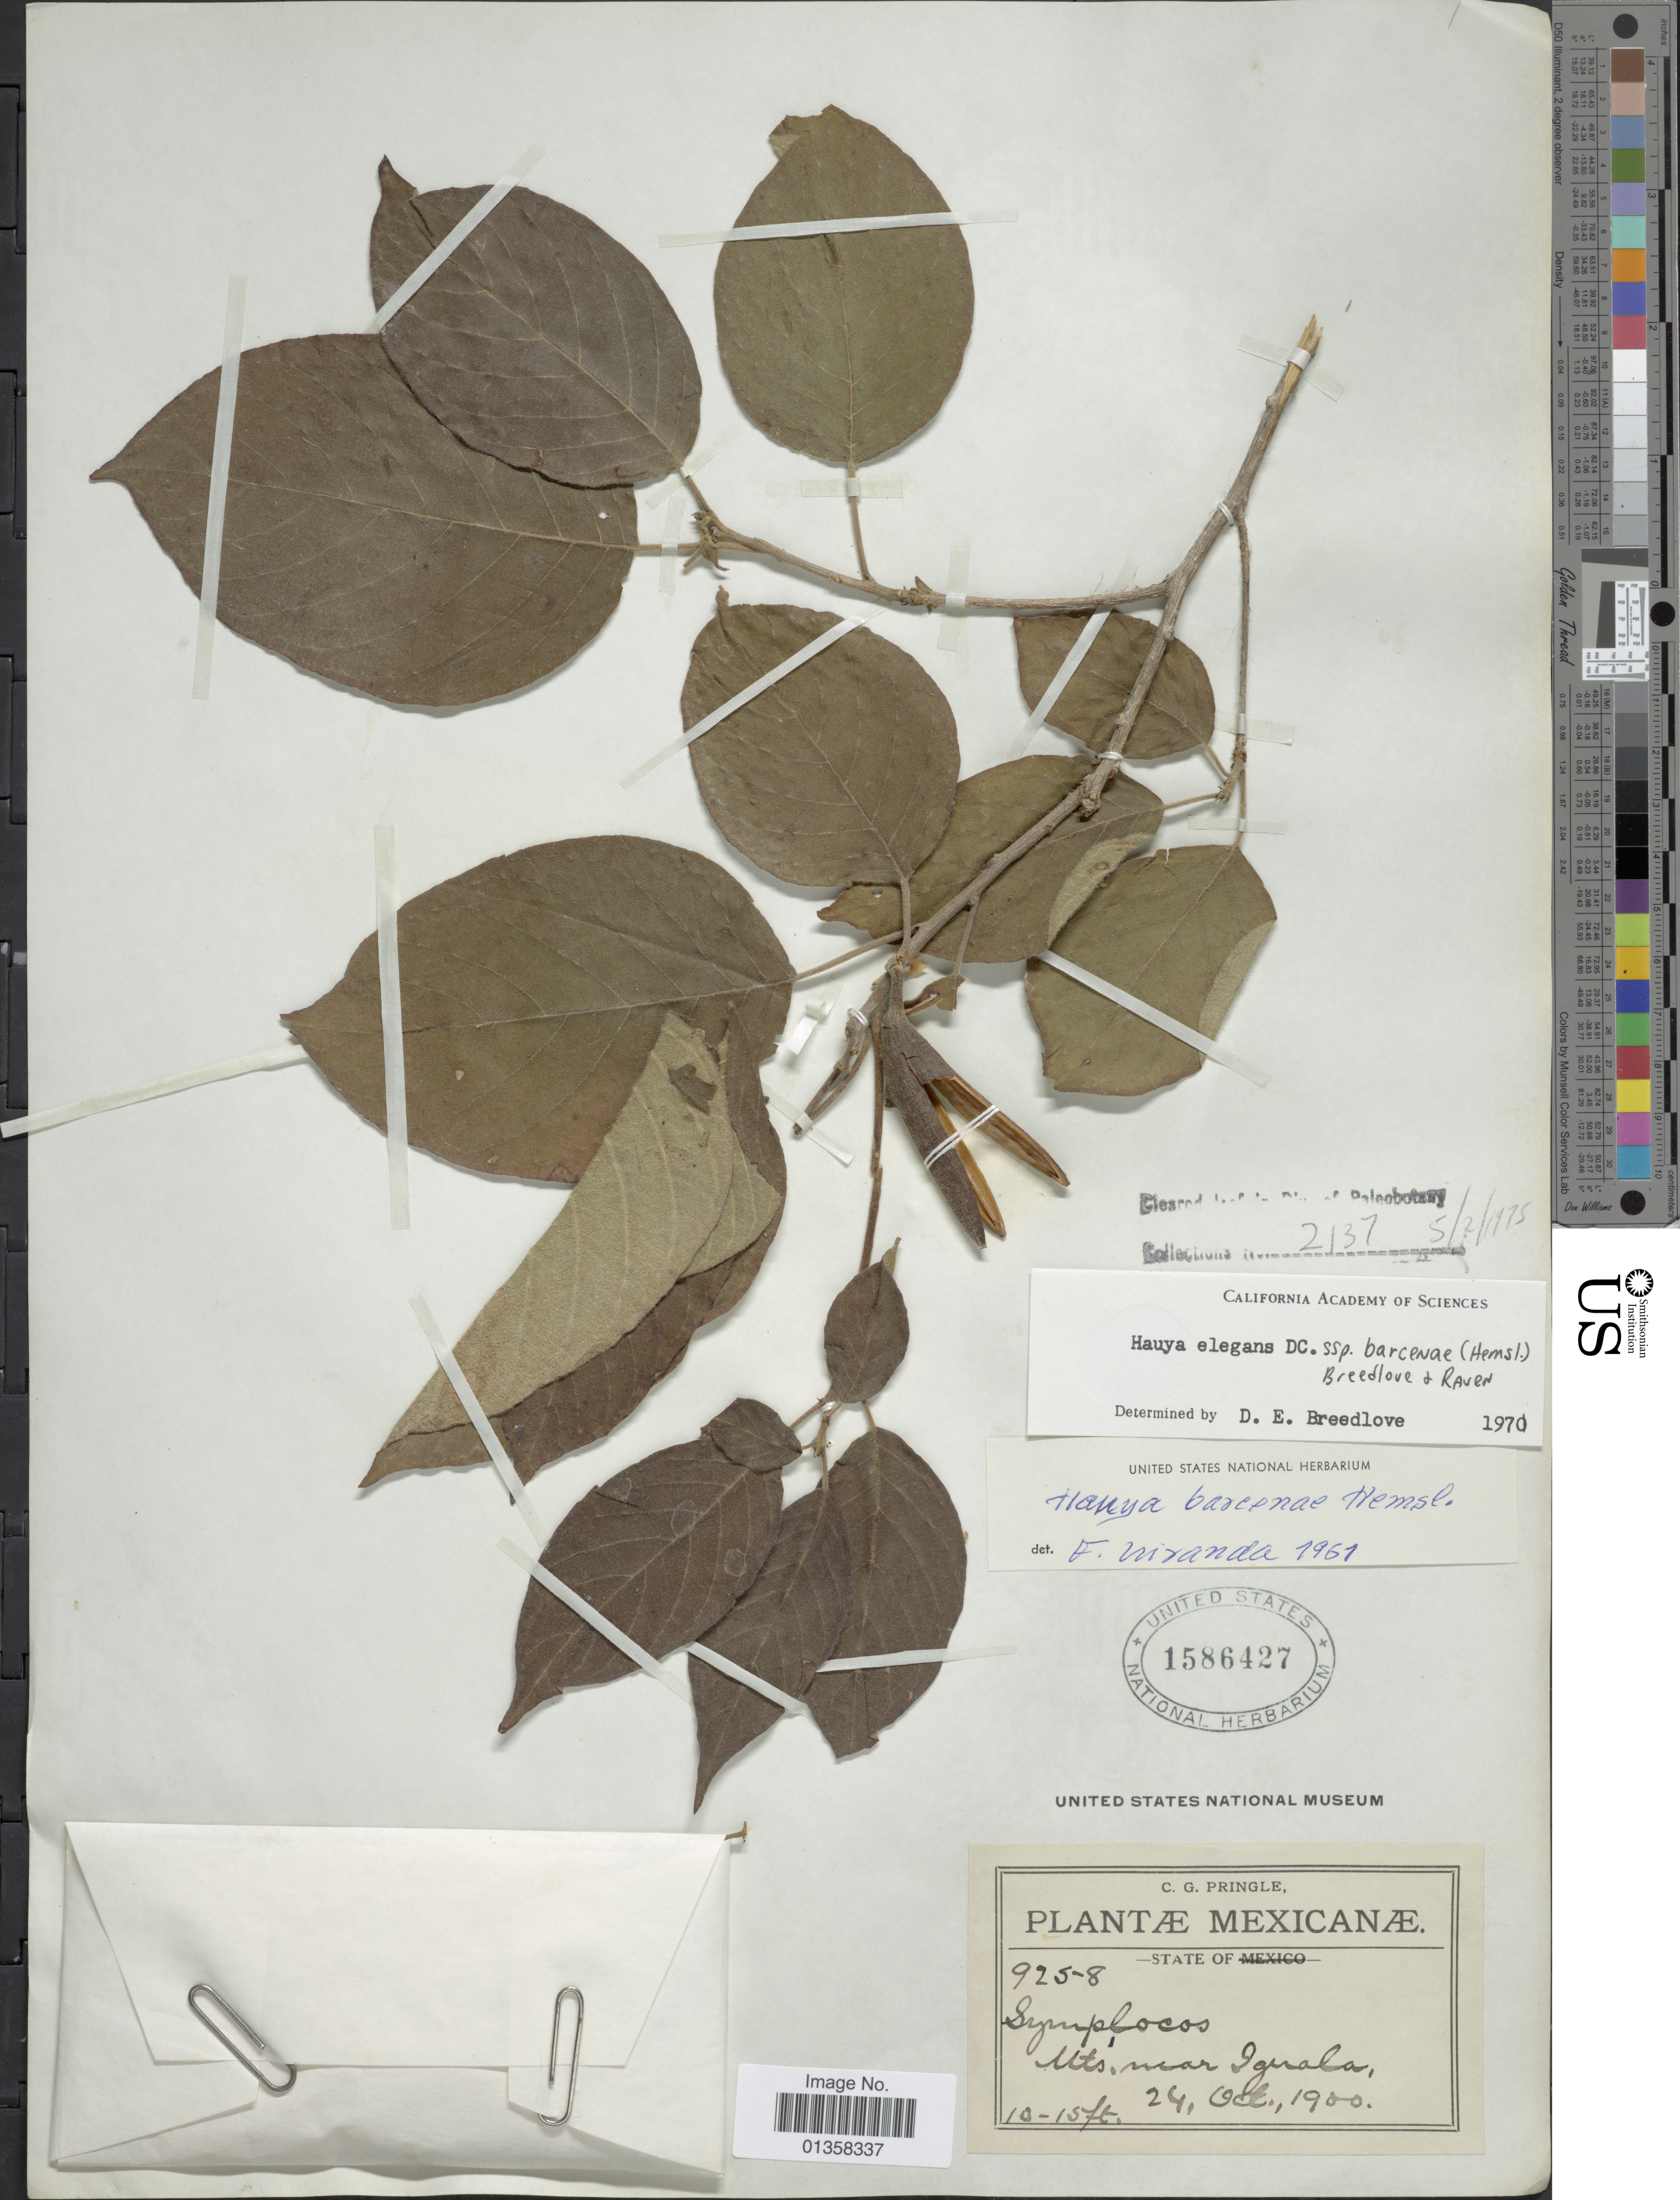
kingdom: Plantae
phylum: Tracheophyta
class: Magnoliopsida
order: Myrtales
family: Onagraceae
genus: Hauya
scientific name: Hauya elegans subsp. barcenae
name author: (Hemsl.) P.H. Raven & Breedlove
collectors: C. G. Pringle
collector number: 9258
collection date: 1900-10-24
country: Mexico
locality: Symplocos, Mts. near Iguala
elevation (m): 3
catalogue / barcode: US 1586427